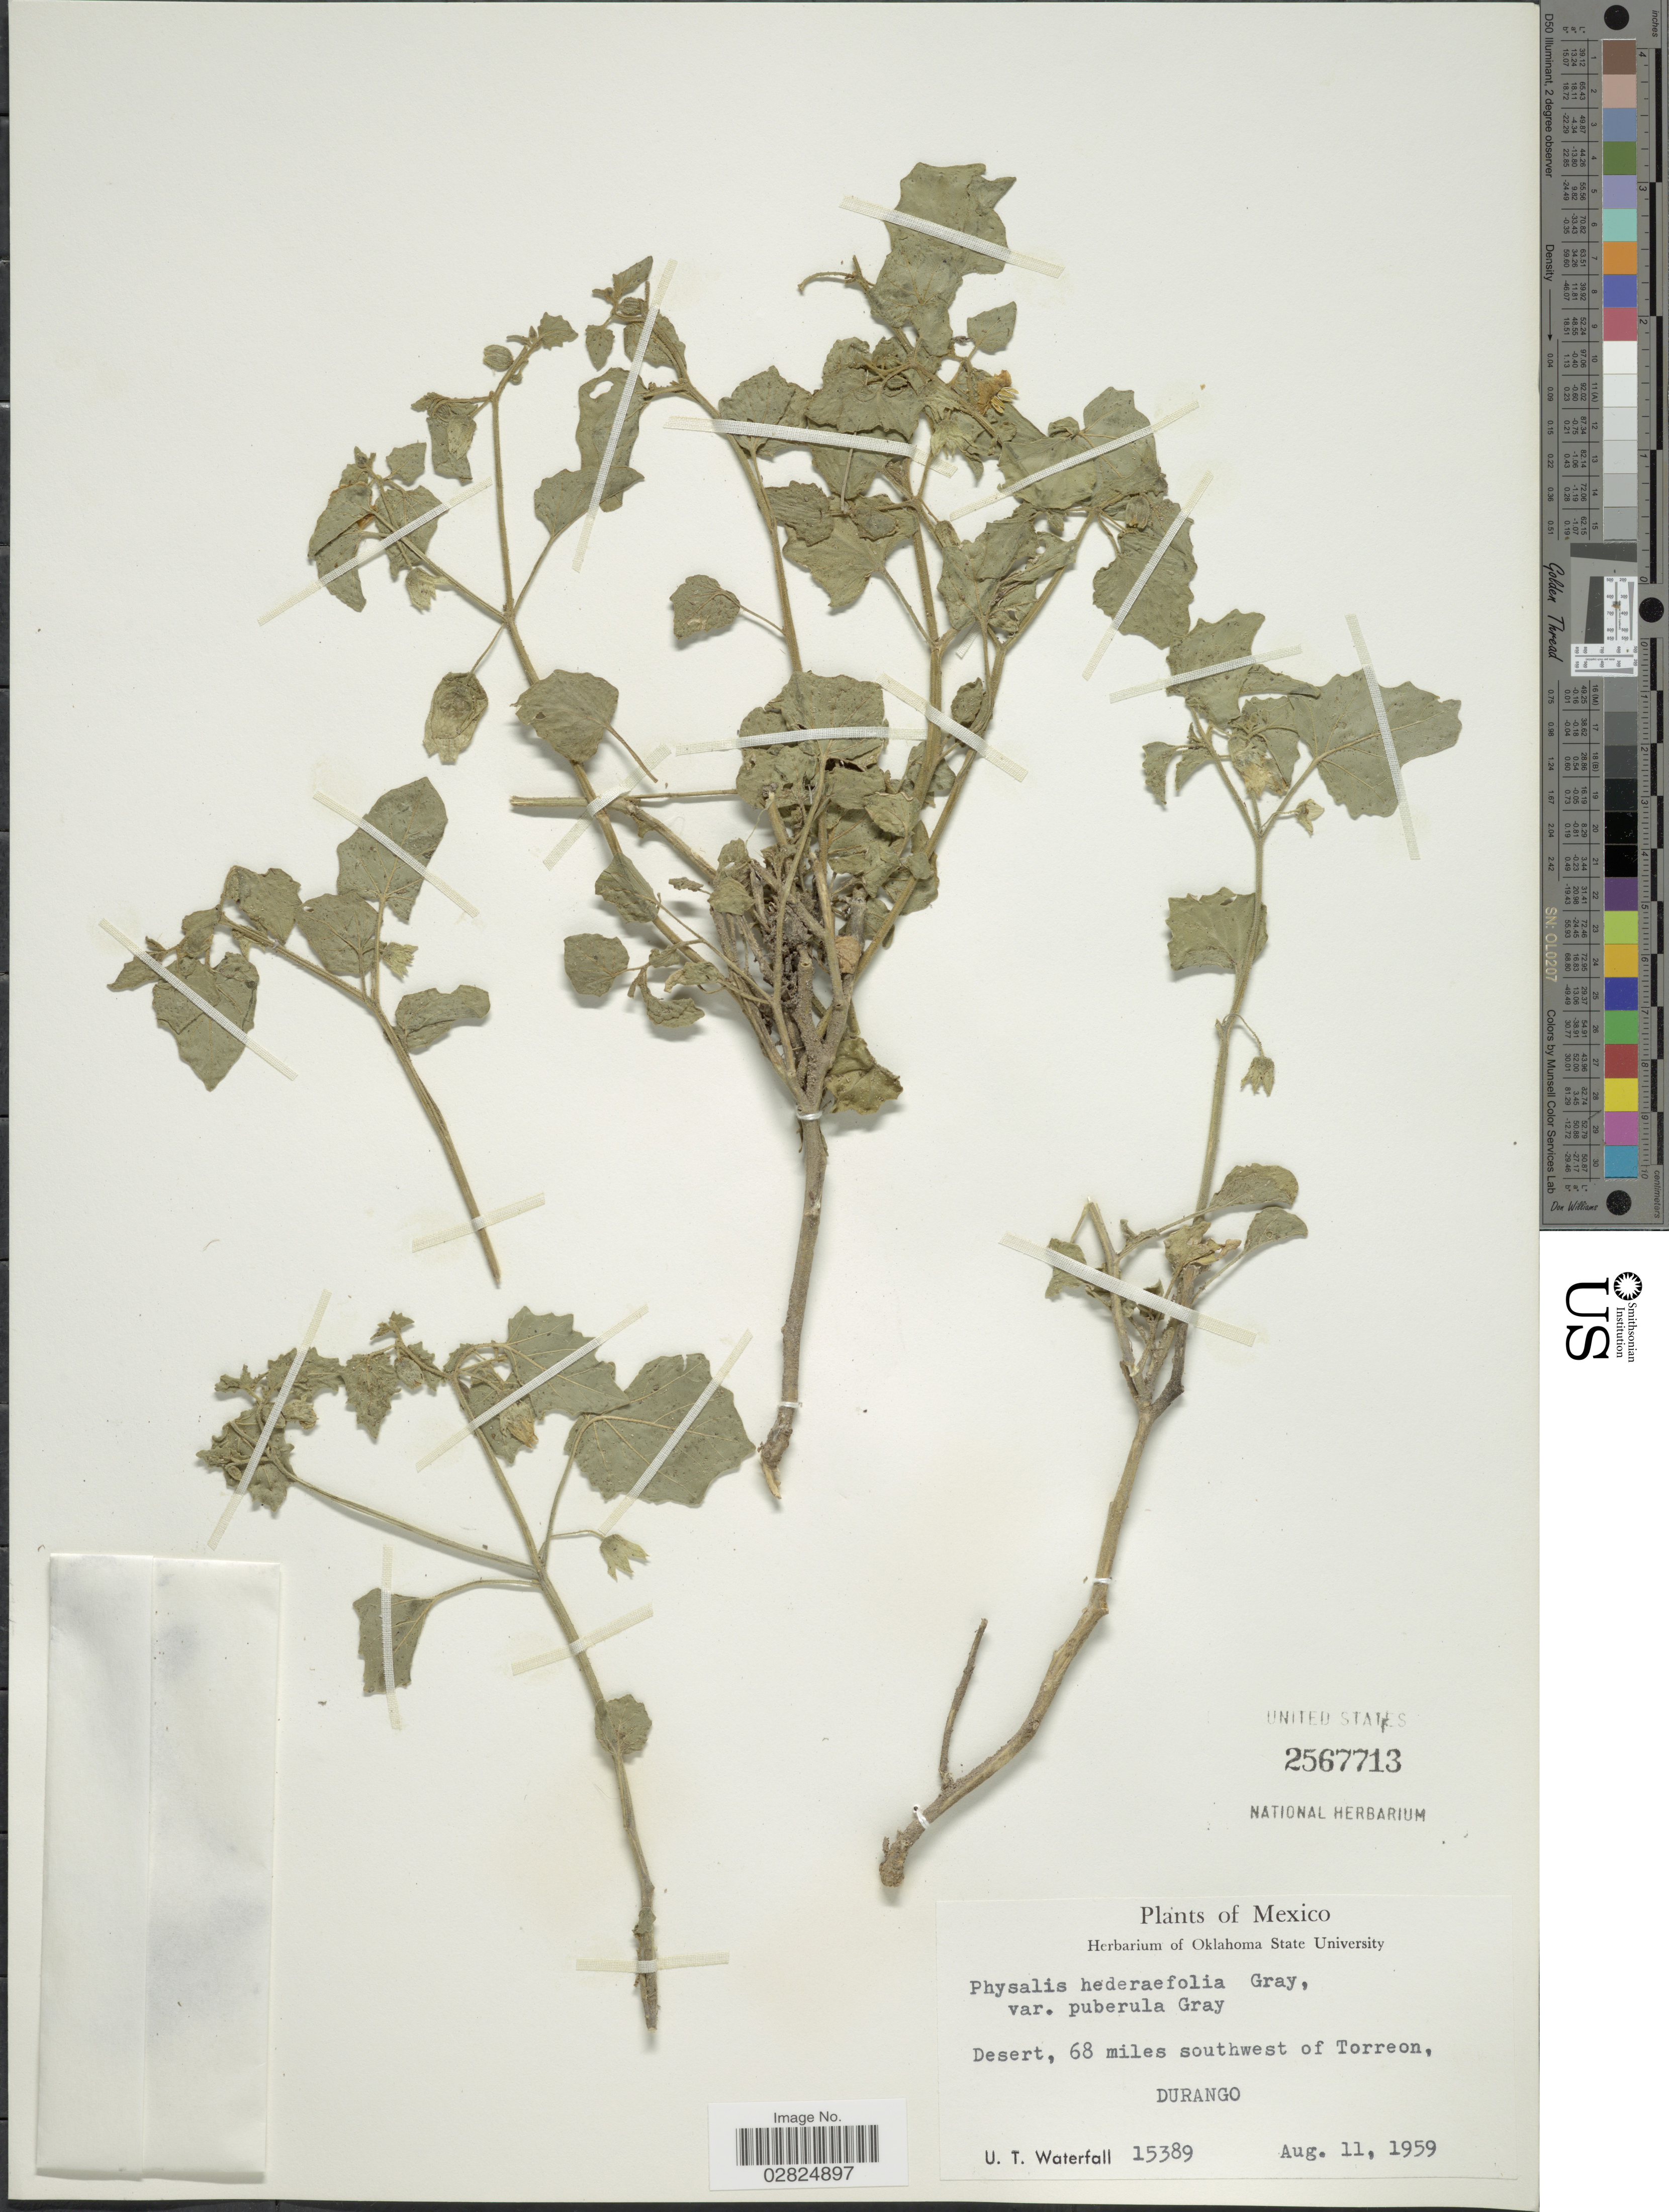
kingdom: Plantae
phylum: Tracheophyta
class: Magnoliopsida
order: Solanales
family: Solanaceae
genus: Physalis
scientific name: Physalis hederifolia var. puberula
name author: A. Gray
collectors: U. T. Waterfall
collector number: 15389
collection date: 1959-08-11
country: Mexico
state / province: Durango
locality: Desert, 68 miles southwest of Torreon.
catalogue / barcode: US 2567713